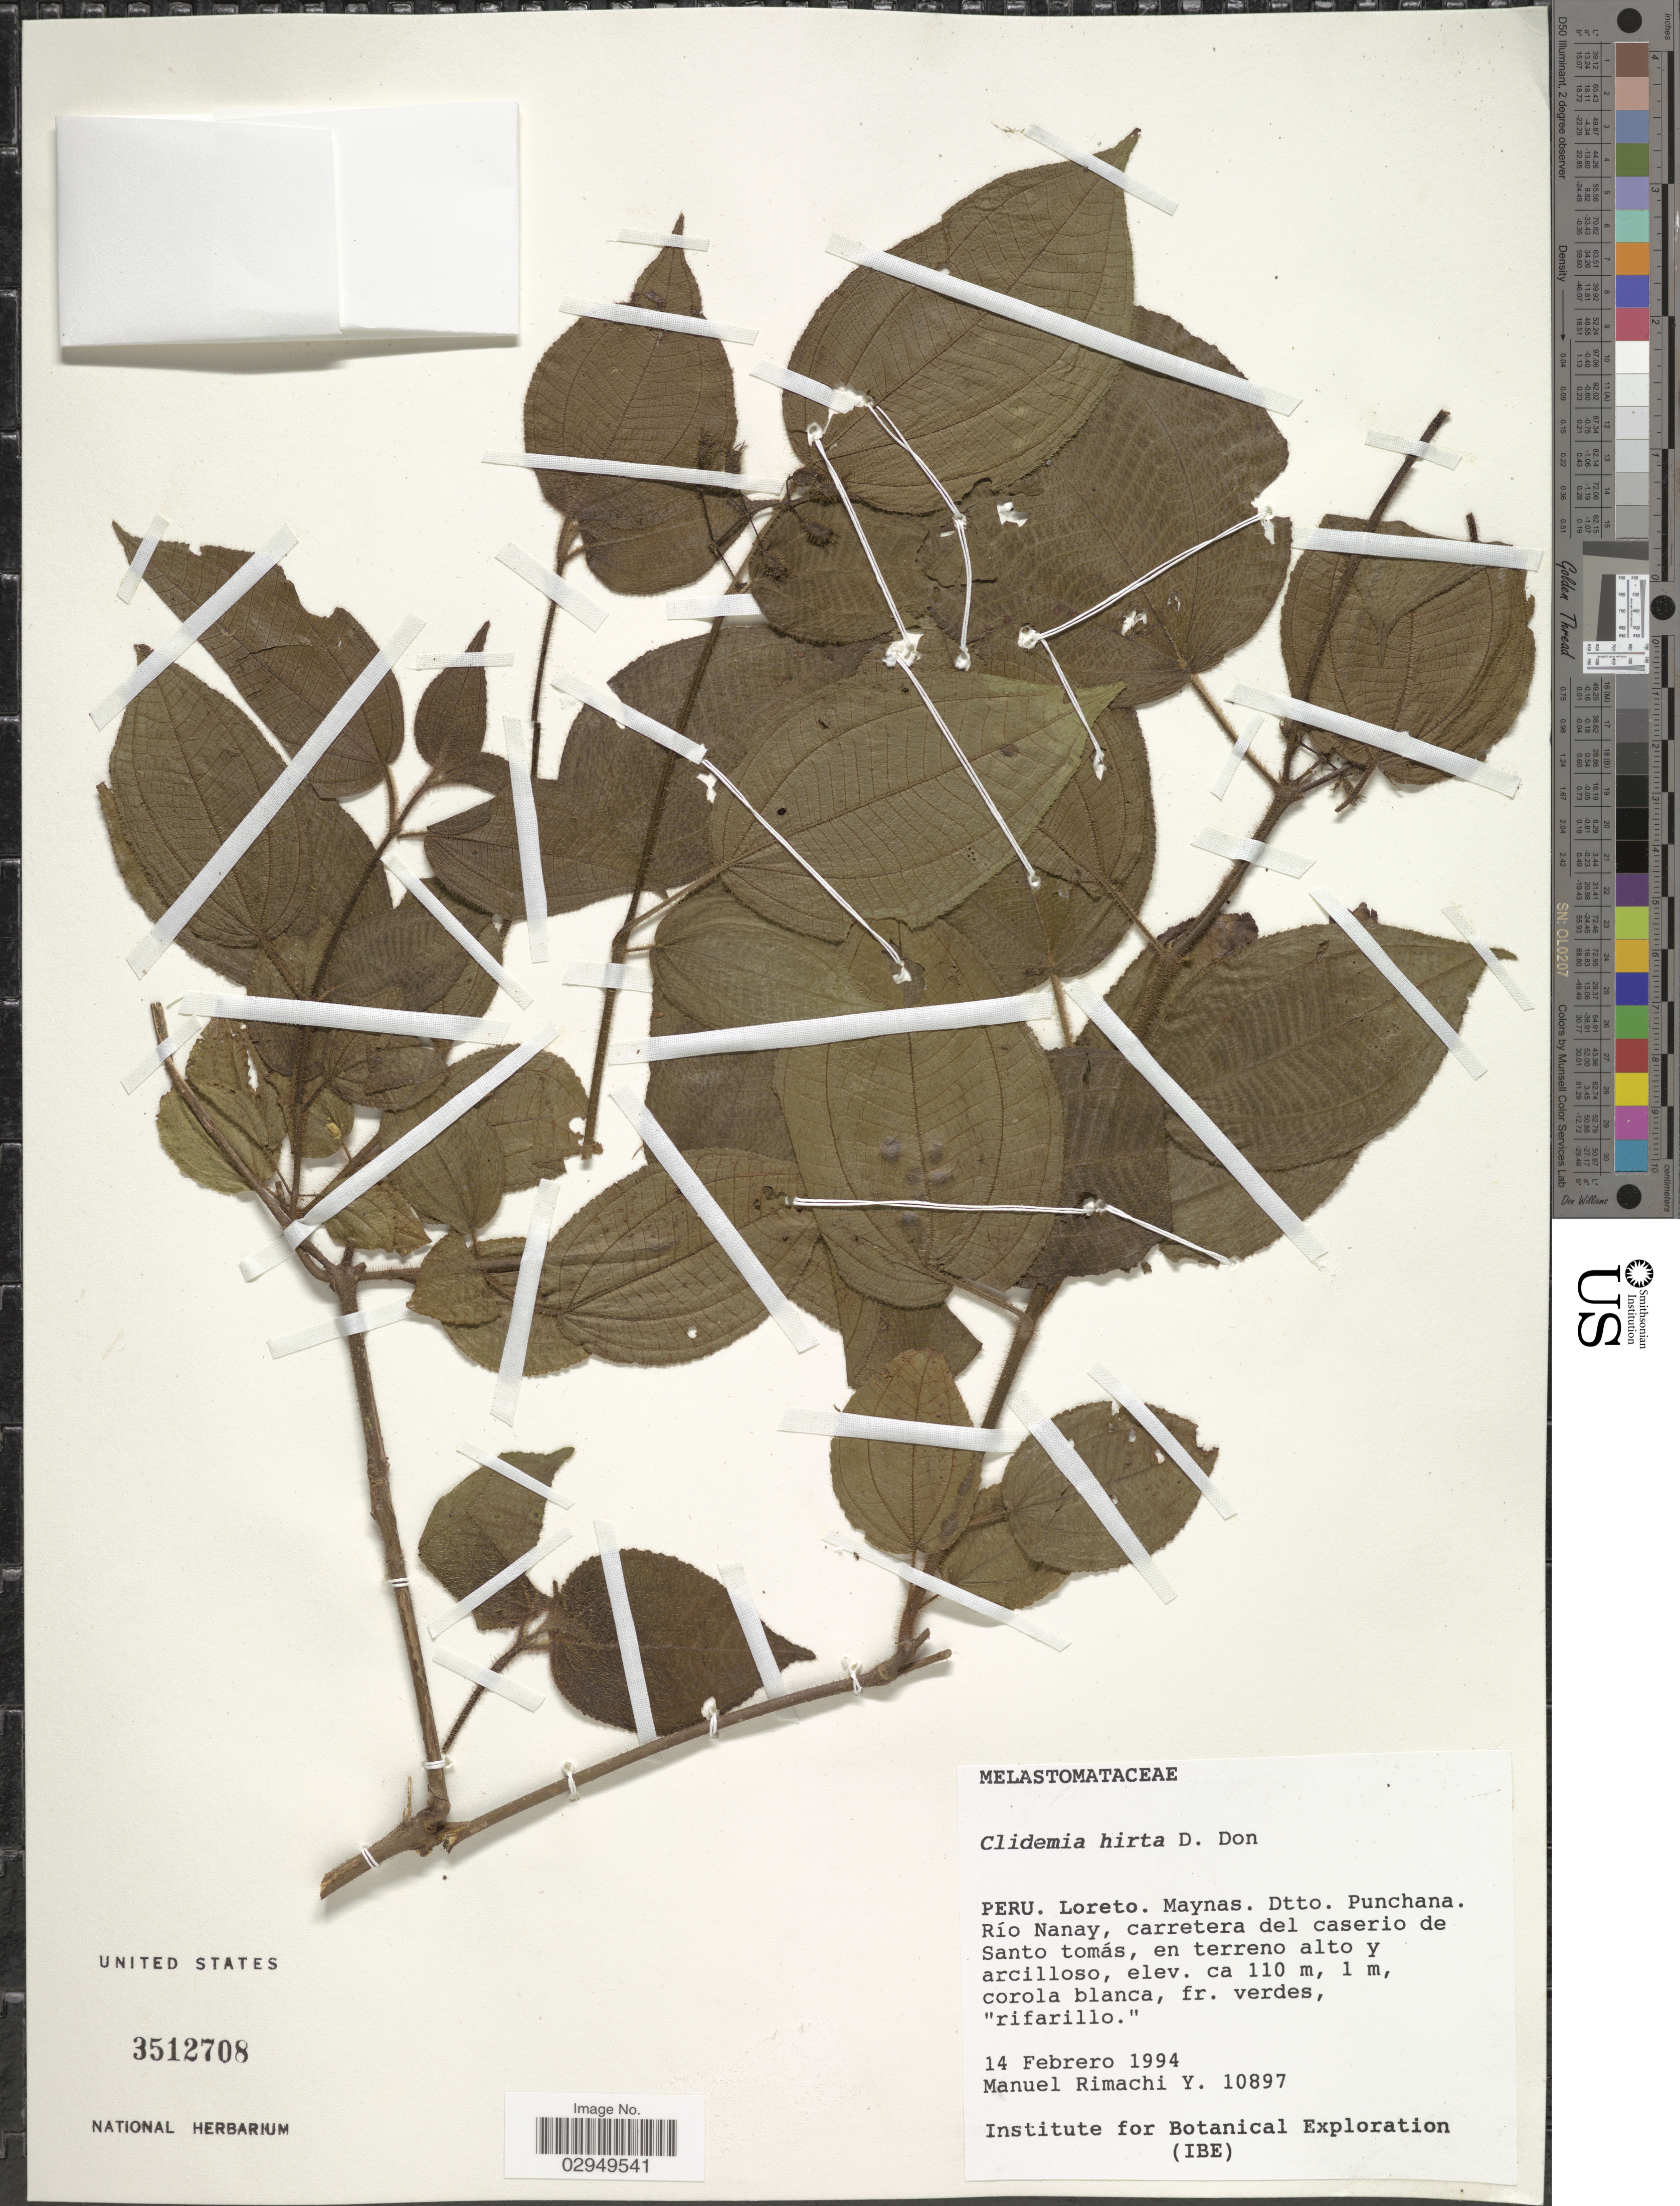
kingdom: Plantae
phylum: Tracheophyta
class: Magnoliopsida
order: Myrtales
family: Melastomataceae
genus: Clidemia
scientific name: Clidemia hirta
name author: (L.) D. Don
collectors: M. Rimachi Y.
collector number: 10897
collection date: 1994-02-14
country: Peru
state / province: Loreto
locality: Maynas. Dtto. Punchana. Río Nanay, carretera del caserio de Santo tomás.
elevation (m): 110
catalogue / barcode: US 3512708